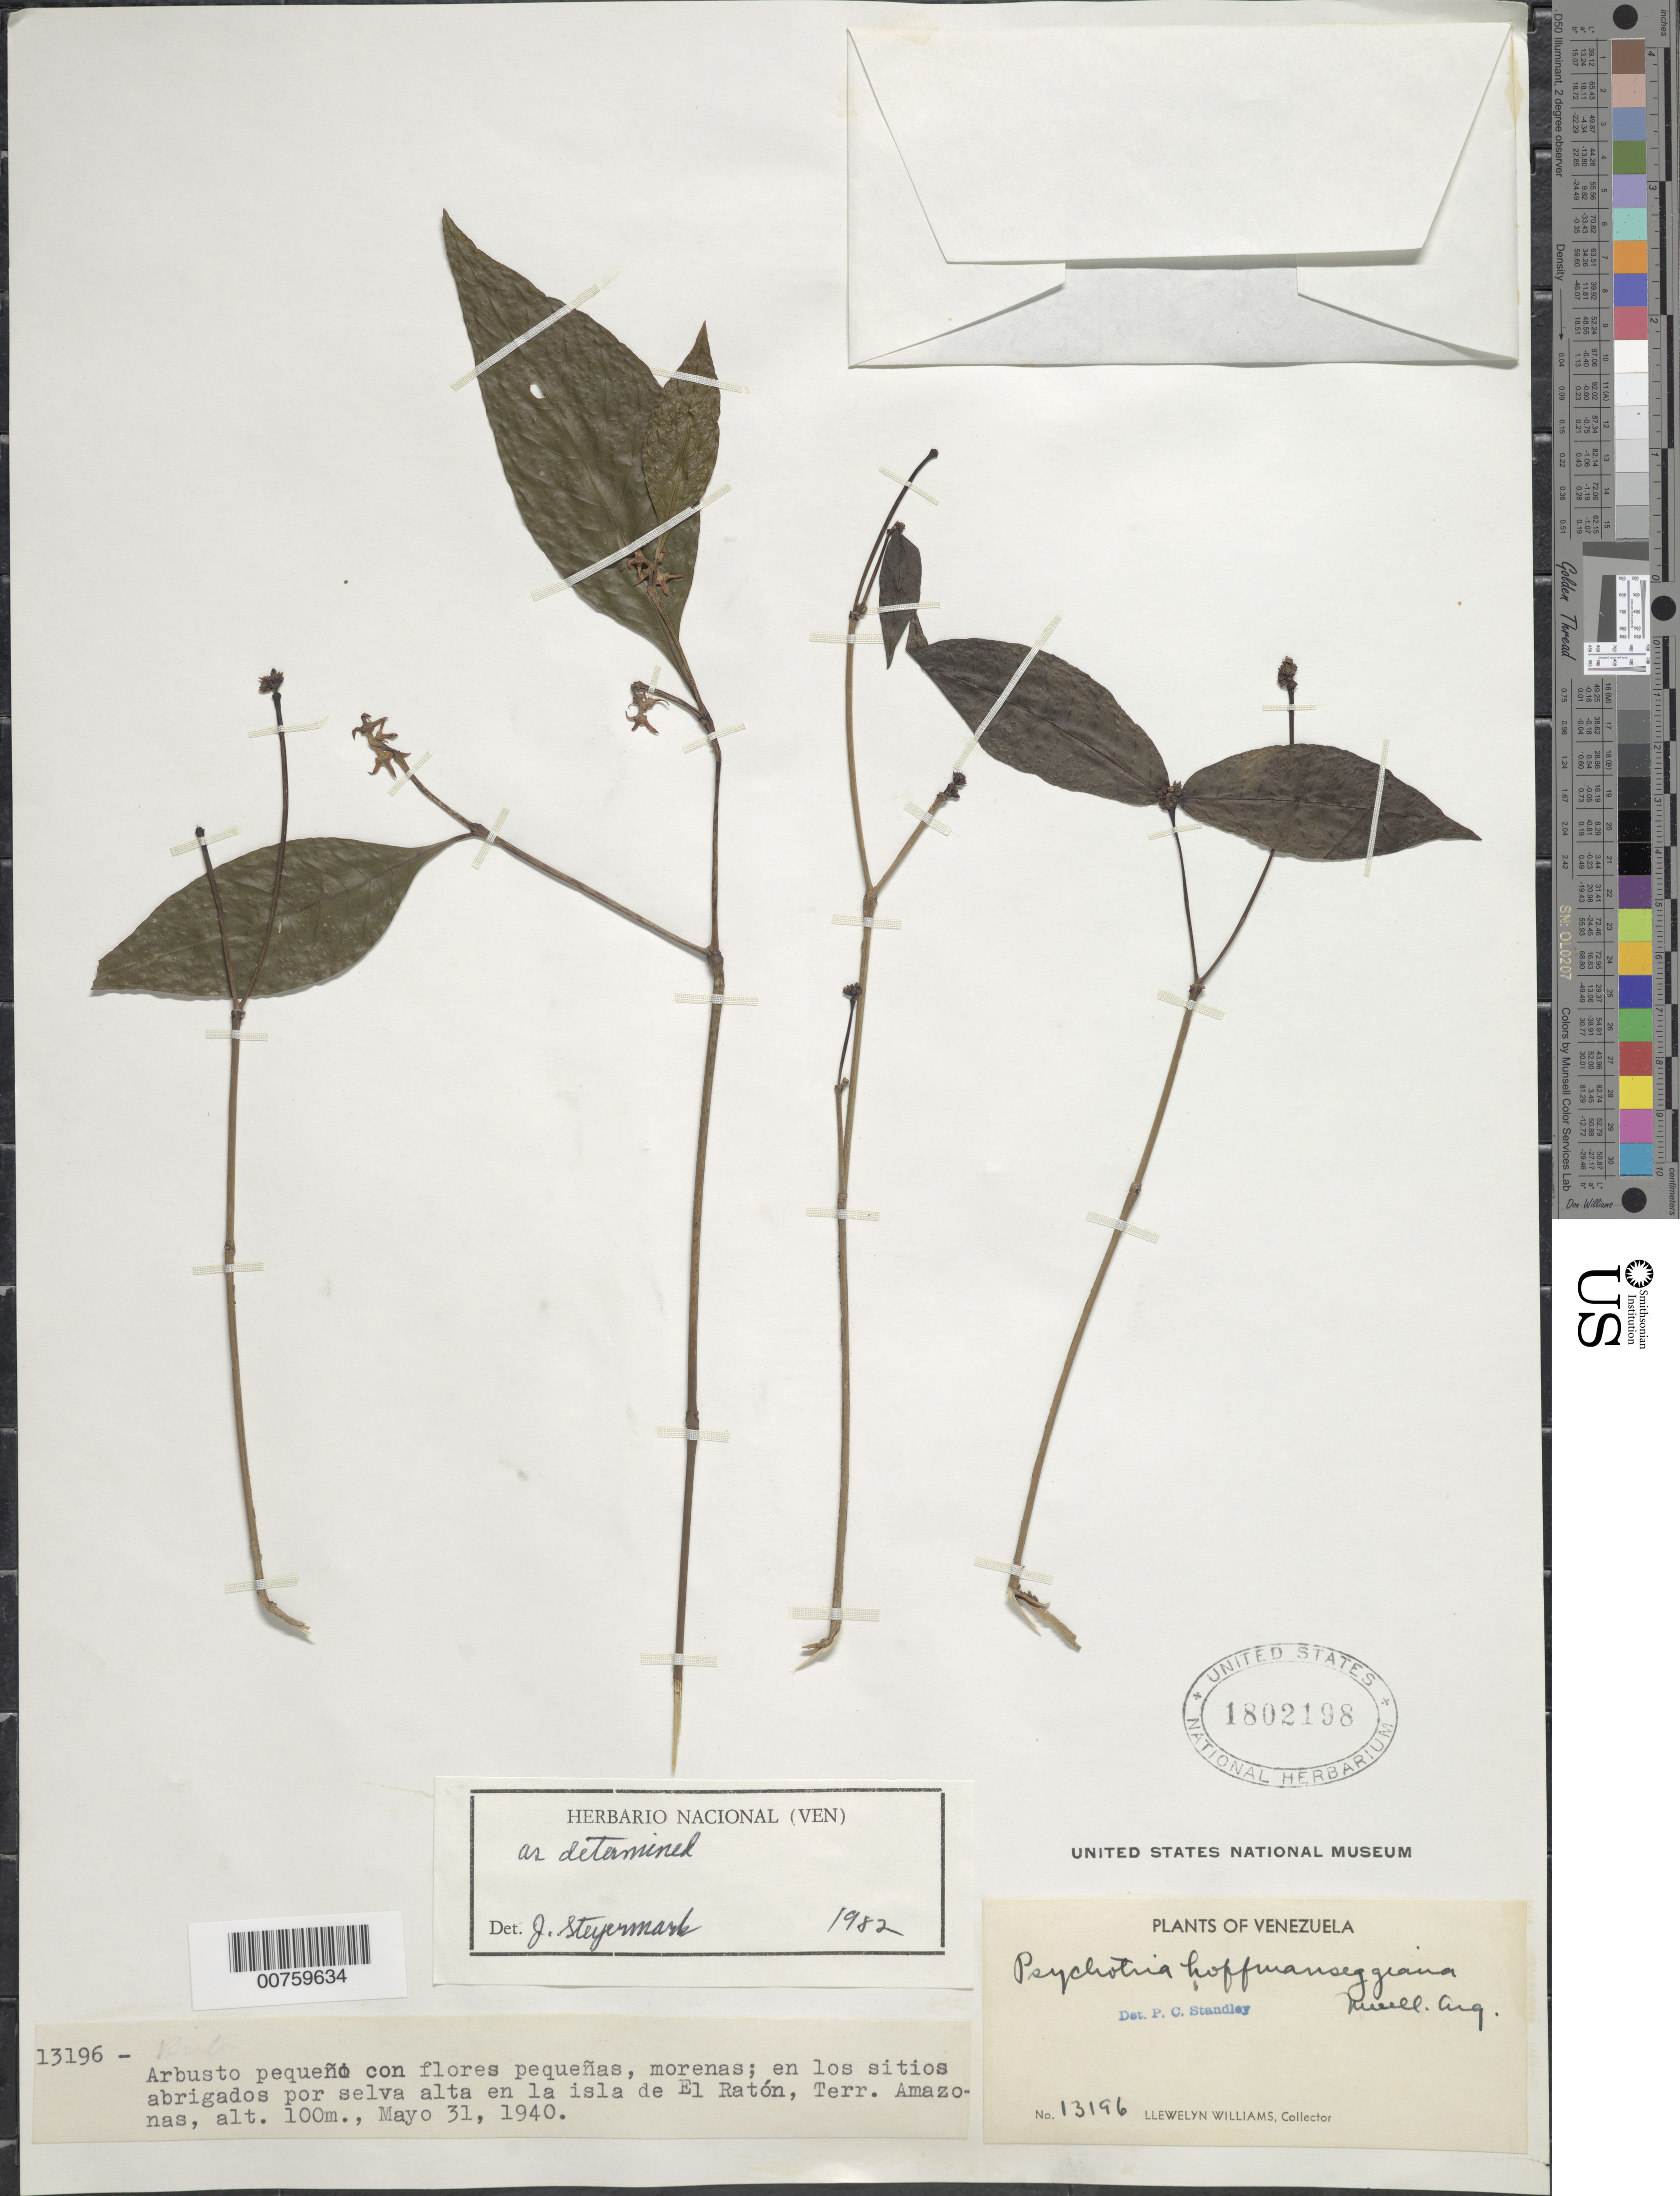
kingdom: Plantae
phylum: Tracheophyta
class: Magnoliopsida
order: Gentianales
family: Rubiaceae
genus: Psychotria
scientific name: Psychotria hoffmannseggiana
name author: (Willd. ex Roem. & Schult.) Müll. Arg.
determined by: Steyermark, Julian A., (VEN)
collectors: Ll. Williams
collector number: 13196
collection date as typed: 31-May-40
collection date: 1940-05-31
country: Venezuela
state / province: Amazonas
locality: Isla de El Ratón, Alto Orinoco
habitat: Sitios abrigados por selva alta en la isla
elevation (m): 100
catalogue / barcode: US 1802198